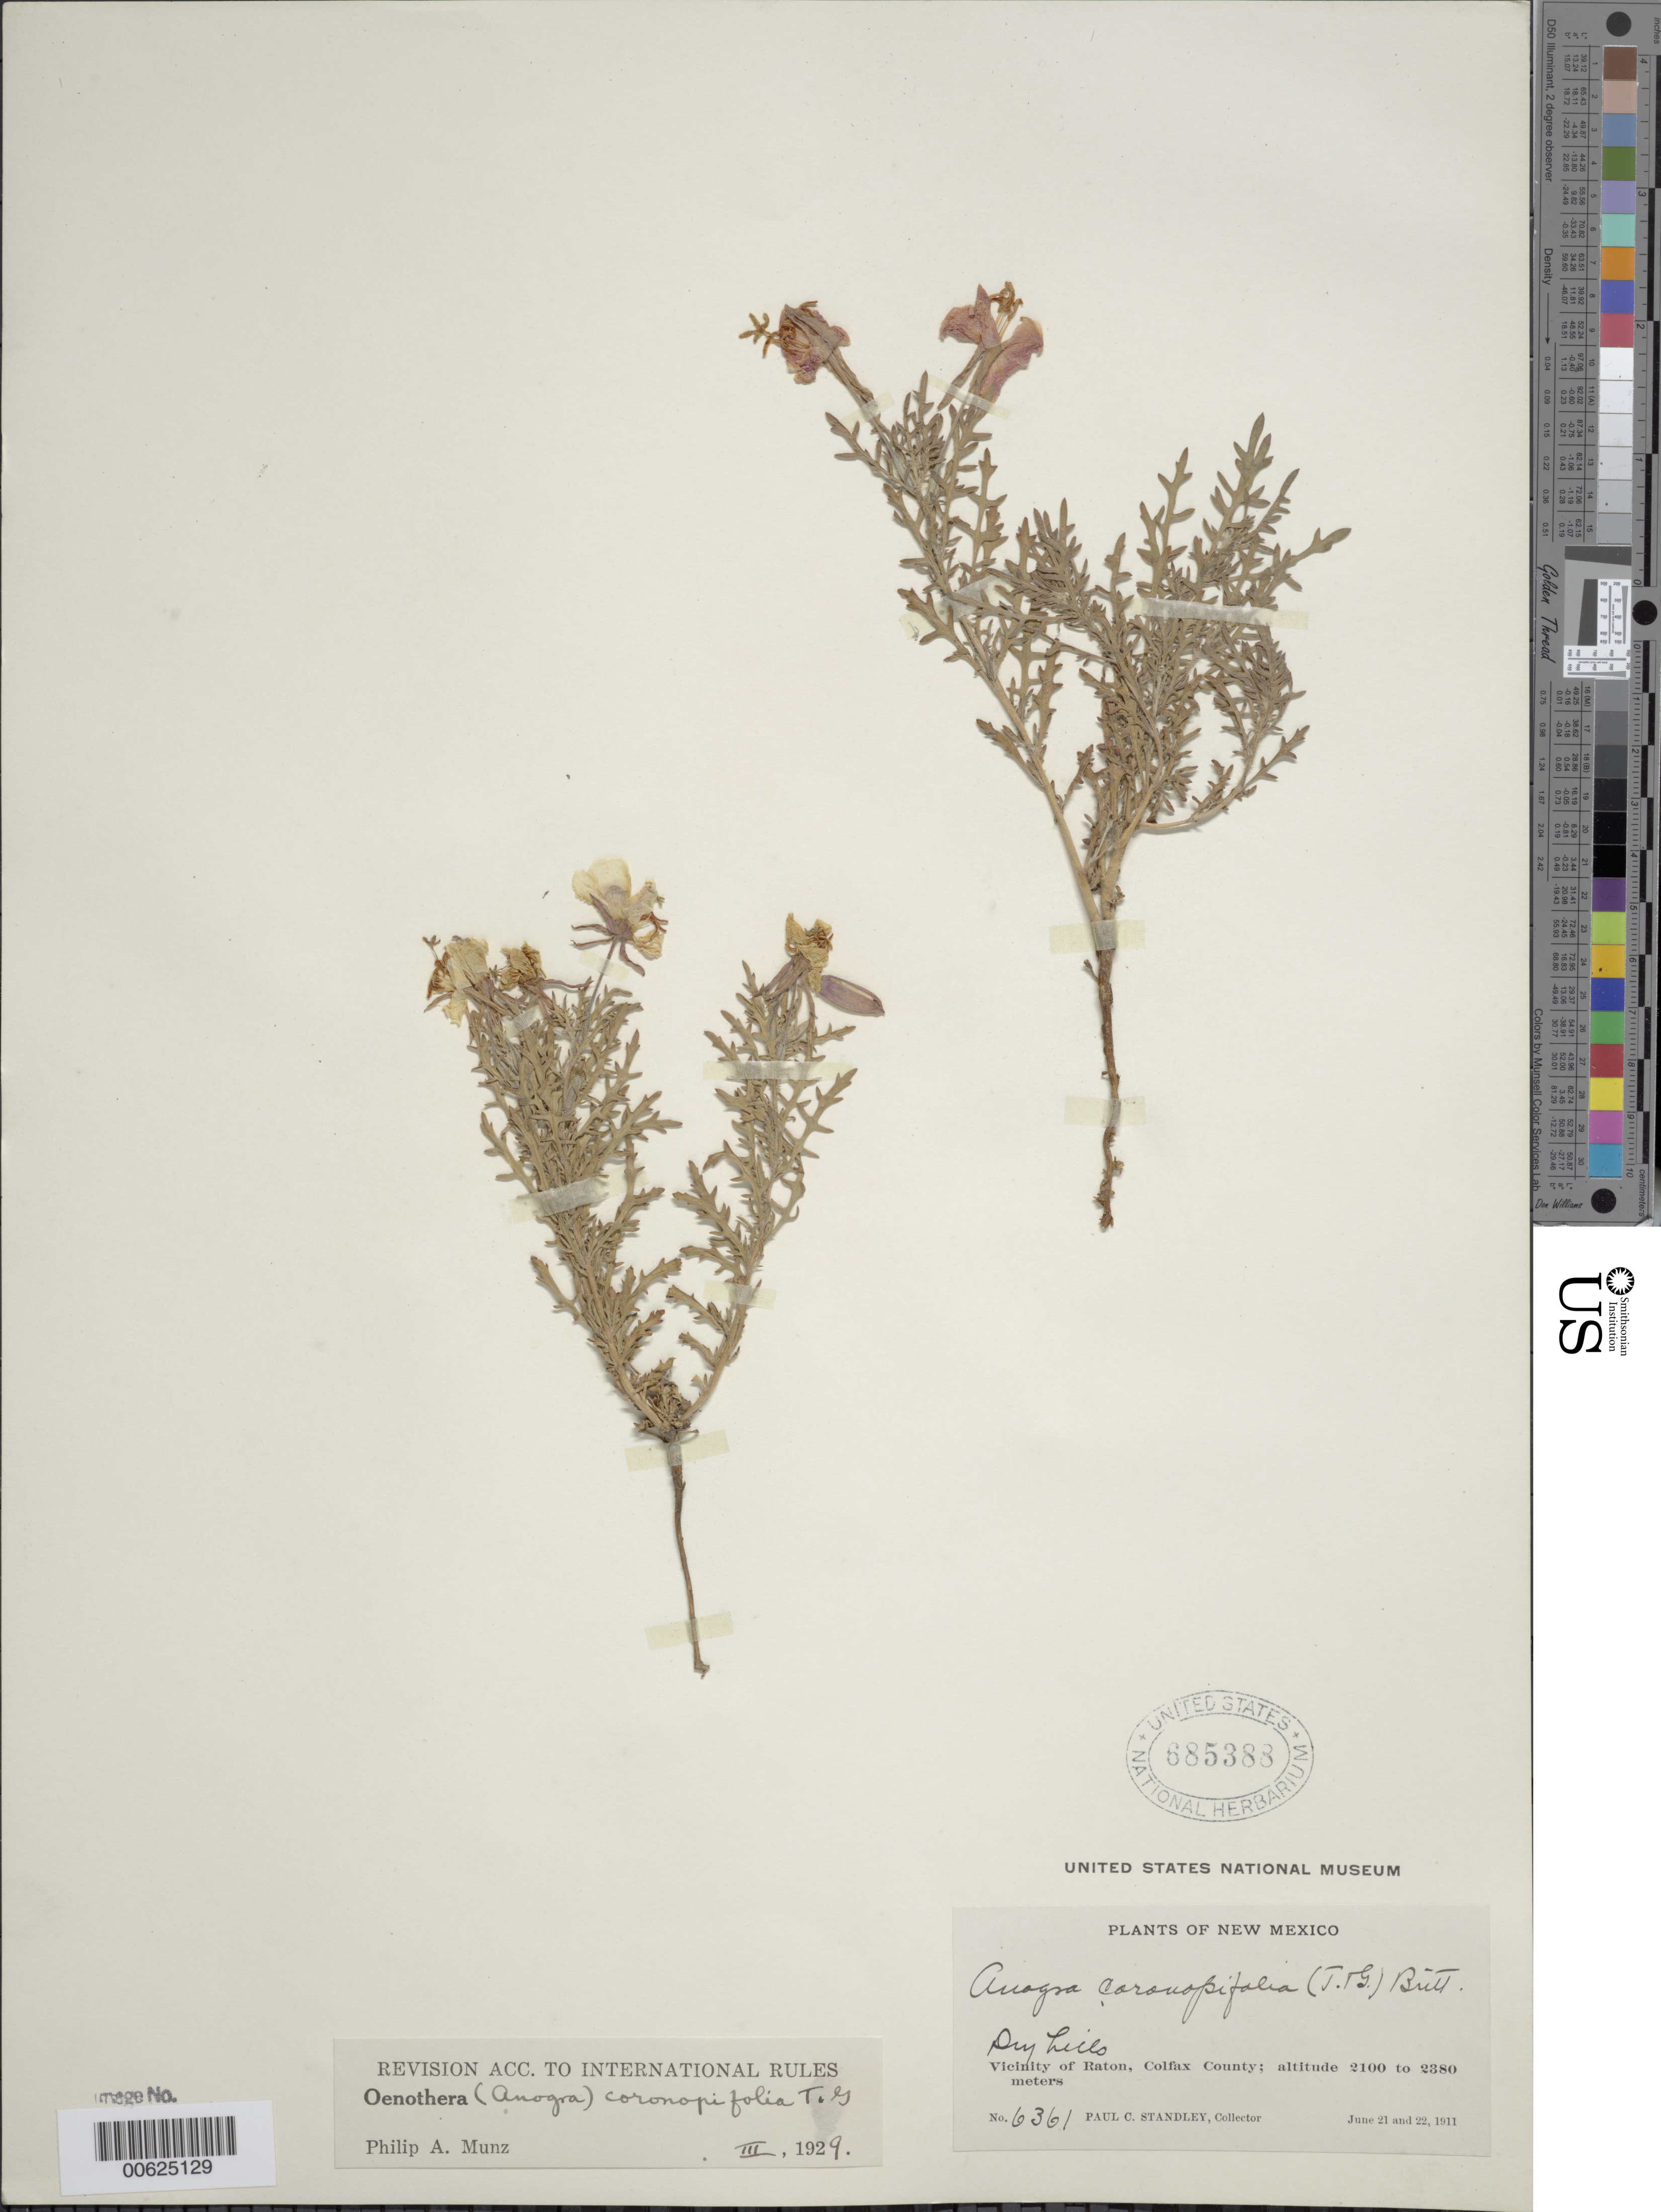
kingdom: Plantae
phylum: Tracheophyta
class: Magnoliopsida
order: Myrtales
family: Onagraceae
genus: Oenothera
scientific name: Oenothera coronopifolia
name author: Torr. & A. Gray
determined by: Munz, Philip A.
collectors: P. C. Standley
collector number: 6361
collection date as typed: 21 Jun 1911 and 22 Jun 1911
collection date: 1911-06-21,1911-06-22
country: United States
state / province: New Mexico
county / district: Colfax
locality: Raton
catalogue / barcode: US 685388